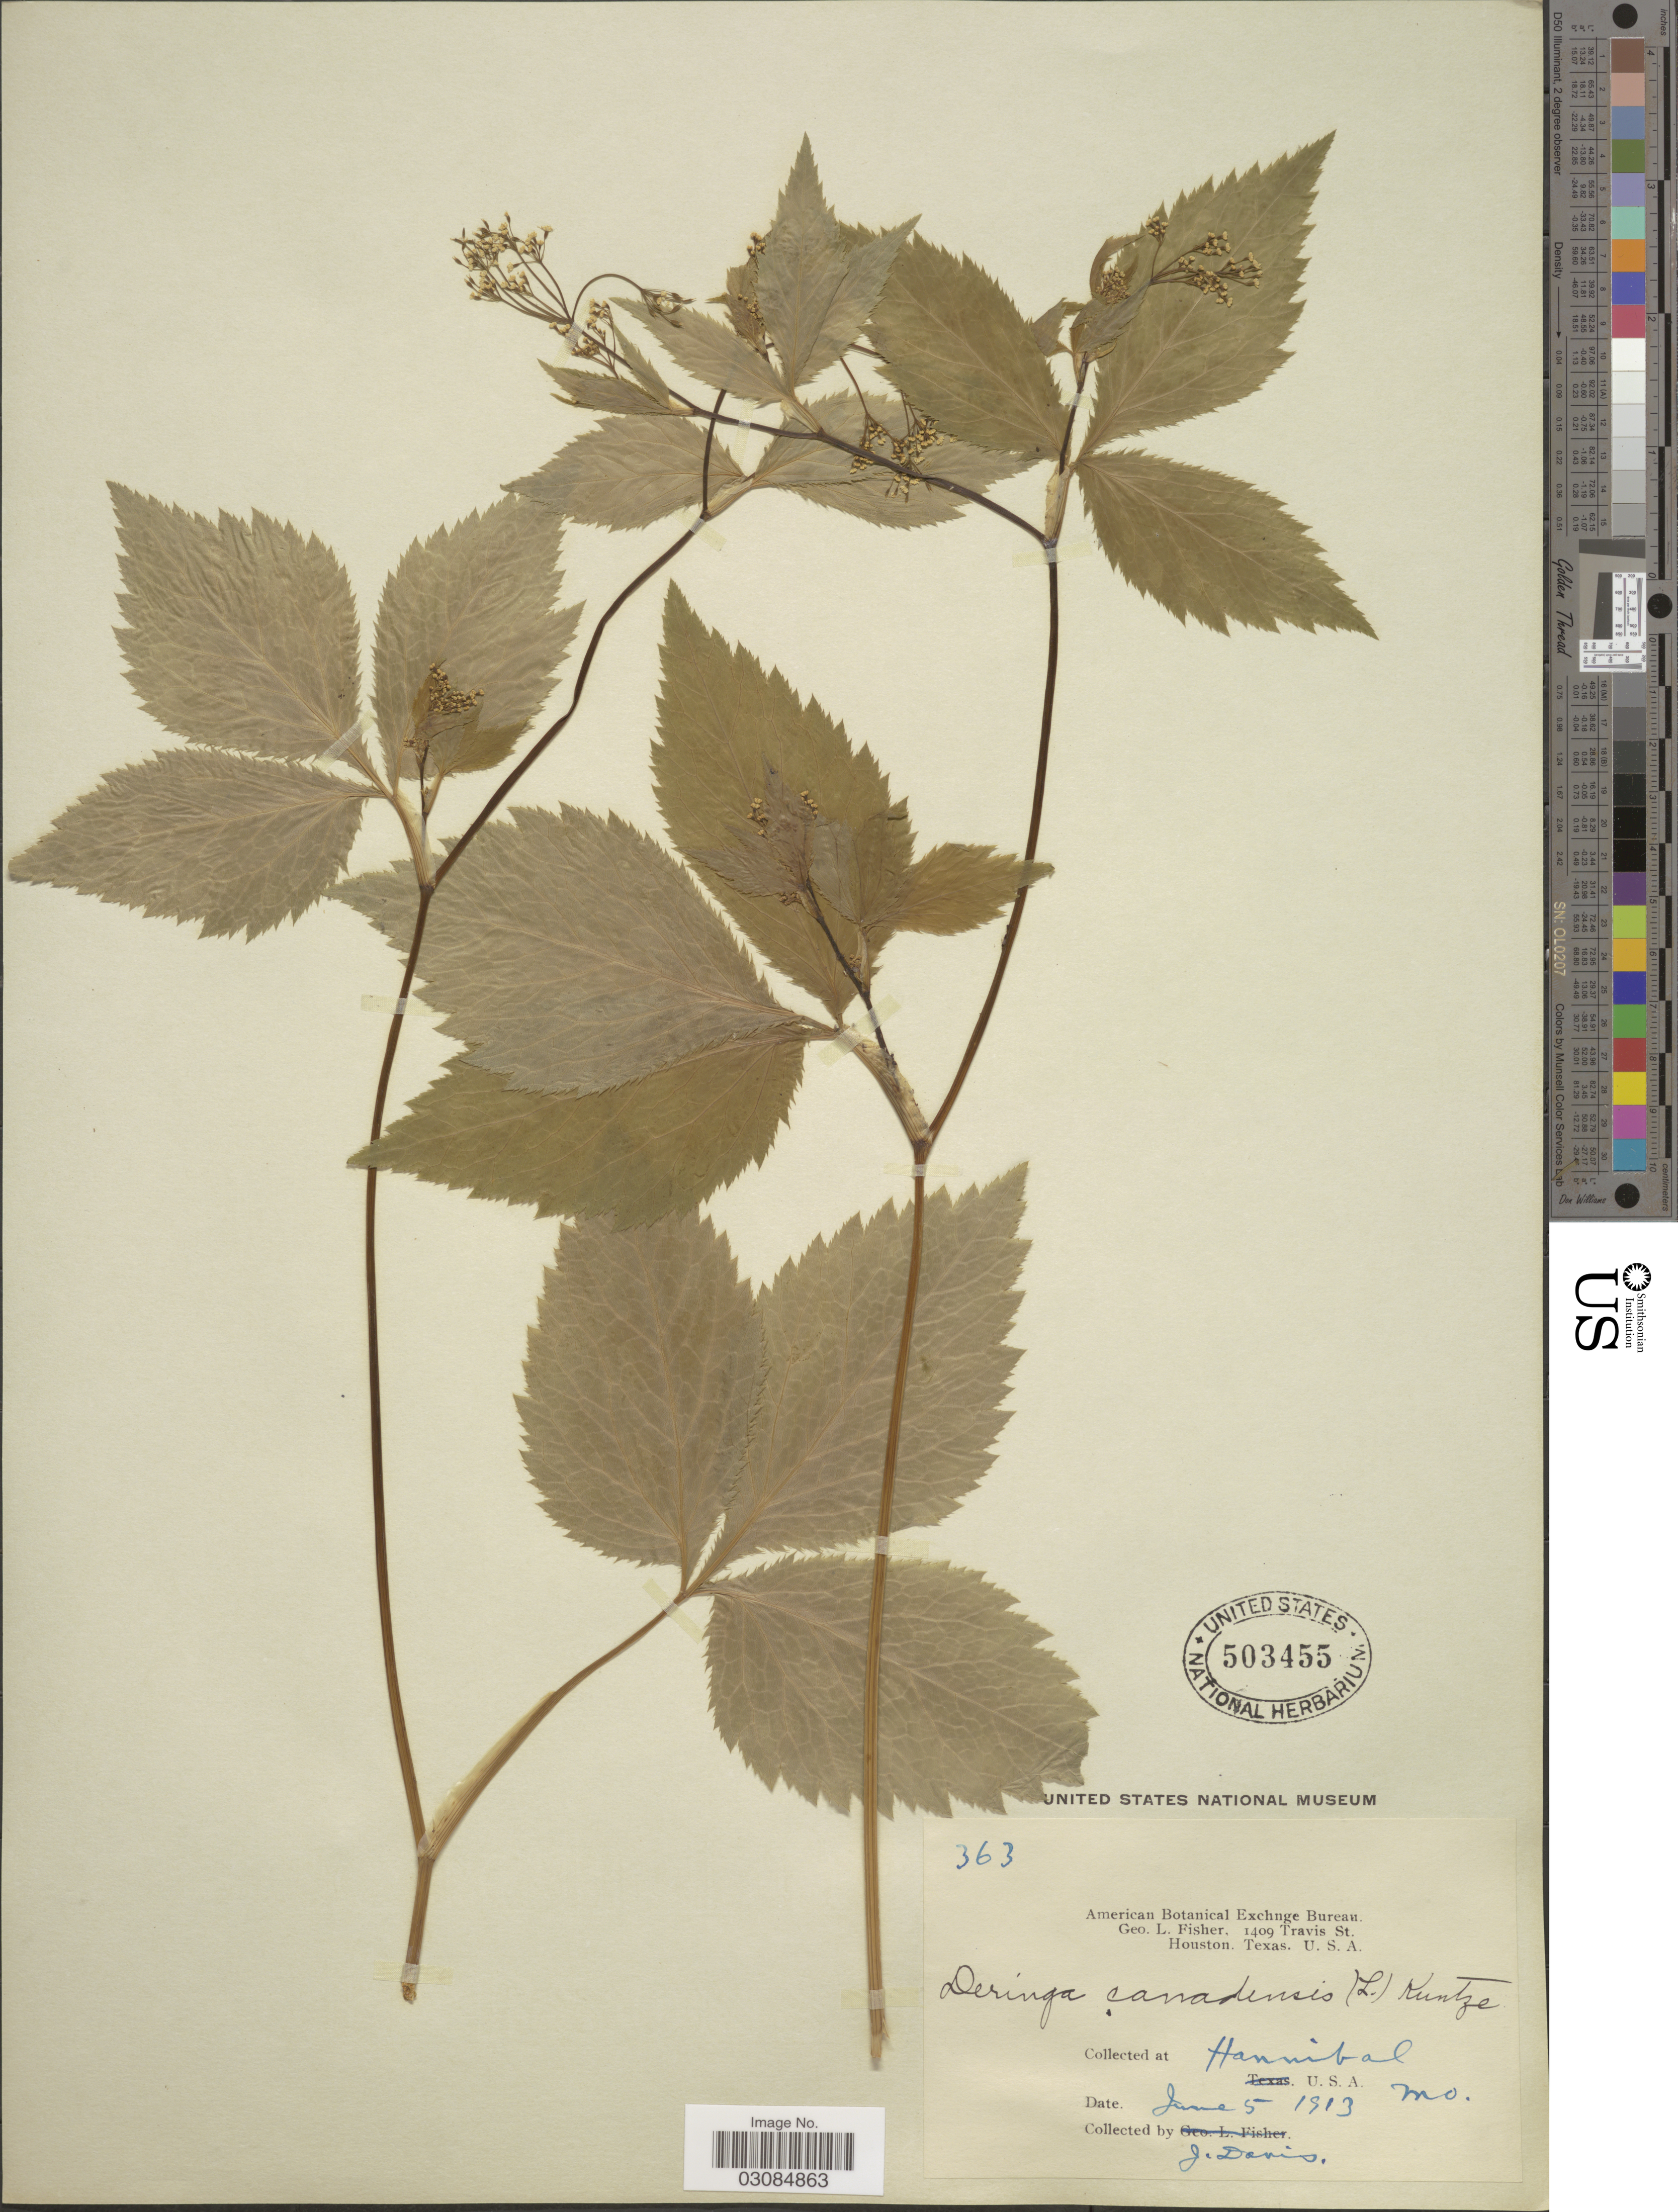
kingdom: Plantae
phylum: Tracheophyta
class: Magnoliopsida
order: Apiales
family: Apiaceae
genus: Cryptotaenia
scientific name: Cryptotaenia canadensis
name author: (L.) DC.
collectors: J. Davis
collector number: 363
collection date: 1913-06-05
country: United States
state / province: Missouri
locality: Hannibal.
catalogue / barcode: US 503455